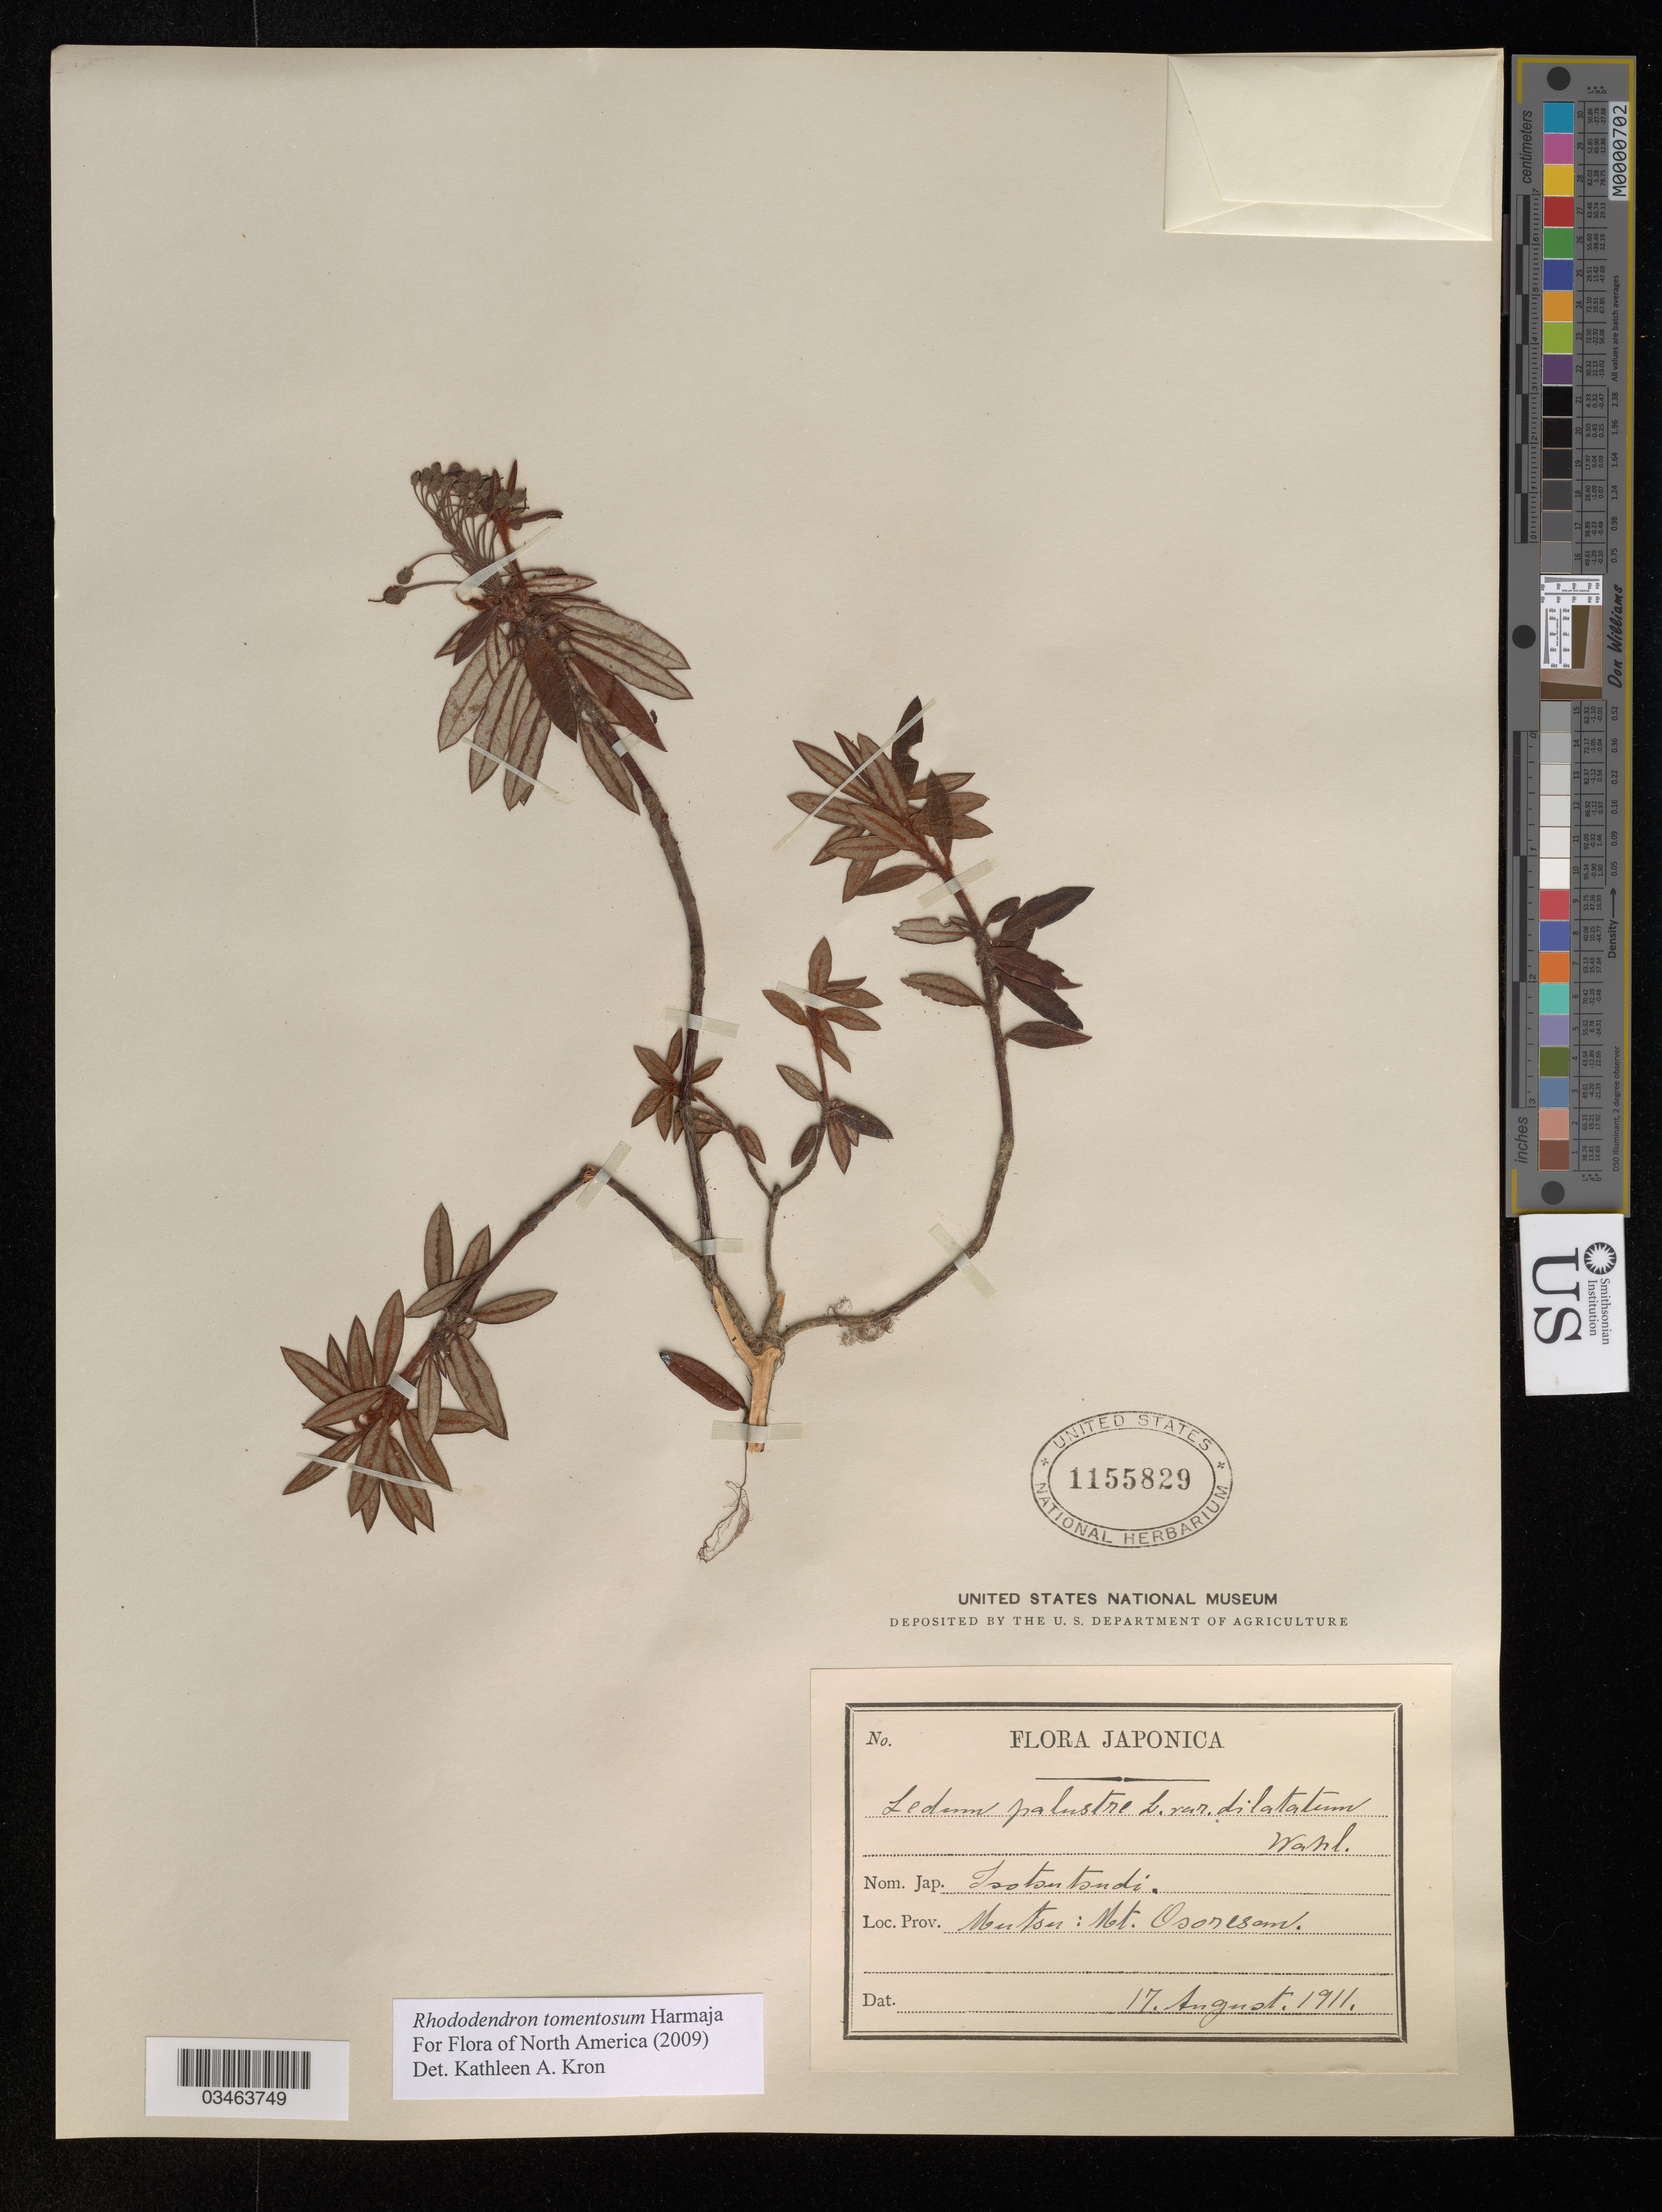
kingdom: Plantae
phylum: Tracheophyta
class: Magnoliopsida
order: Ericales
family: Ericaceae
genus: Rhododendron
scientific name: Rhododendron tomentosum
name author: Harmaja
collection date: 1911-08-17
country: Japan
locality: Prov. Mutsu: Mt. Osoresan.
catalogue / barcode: US 1155829